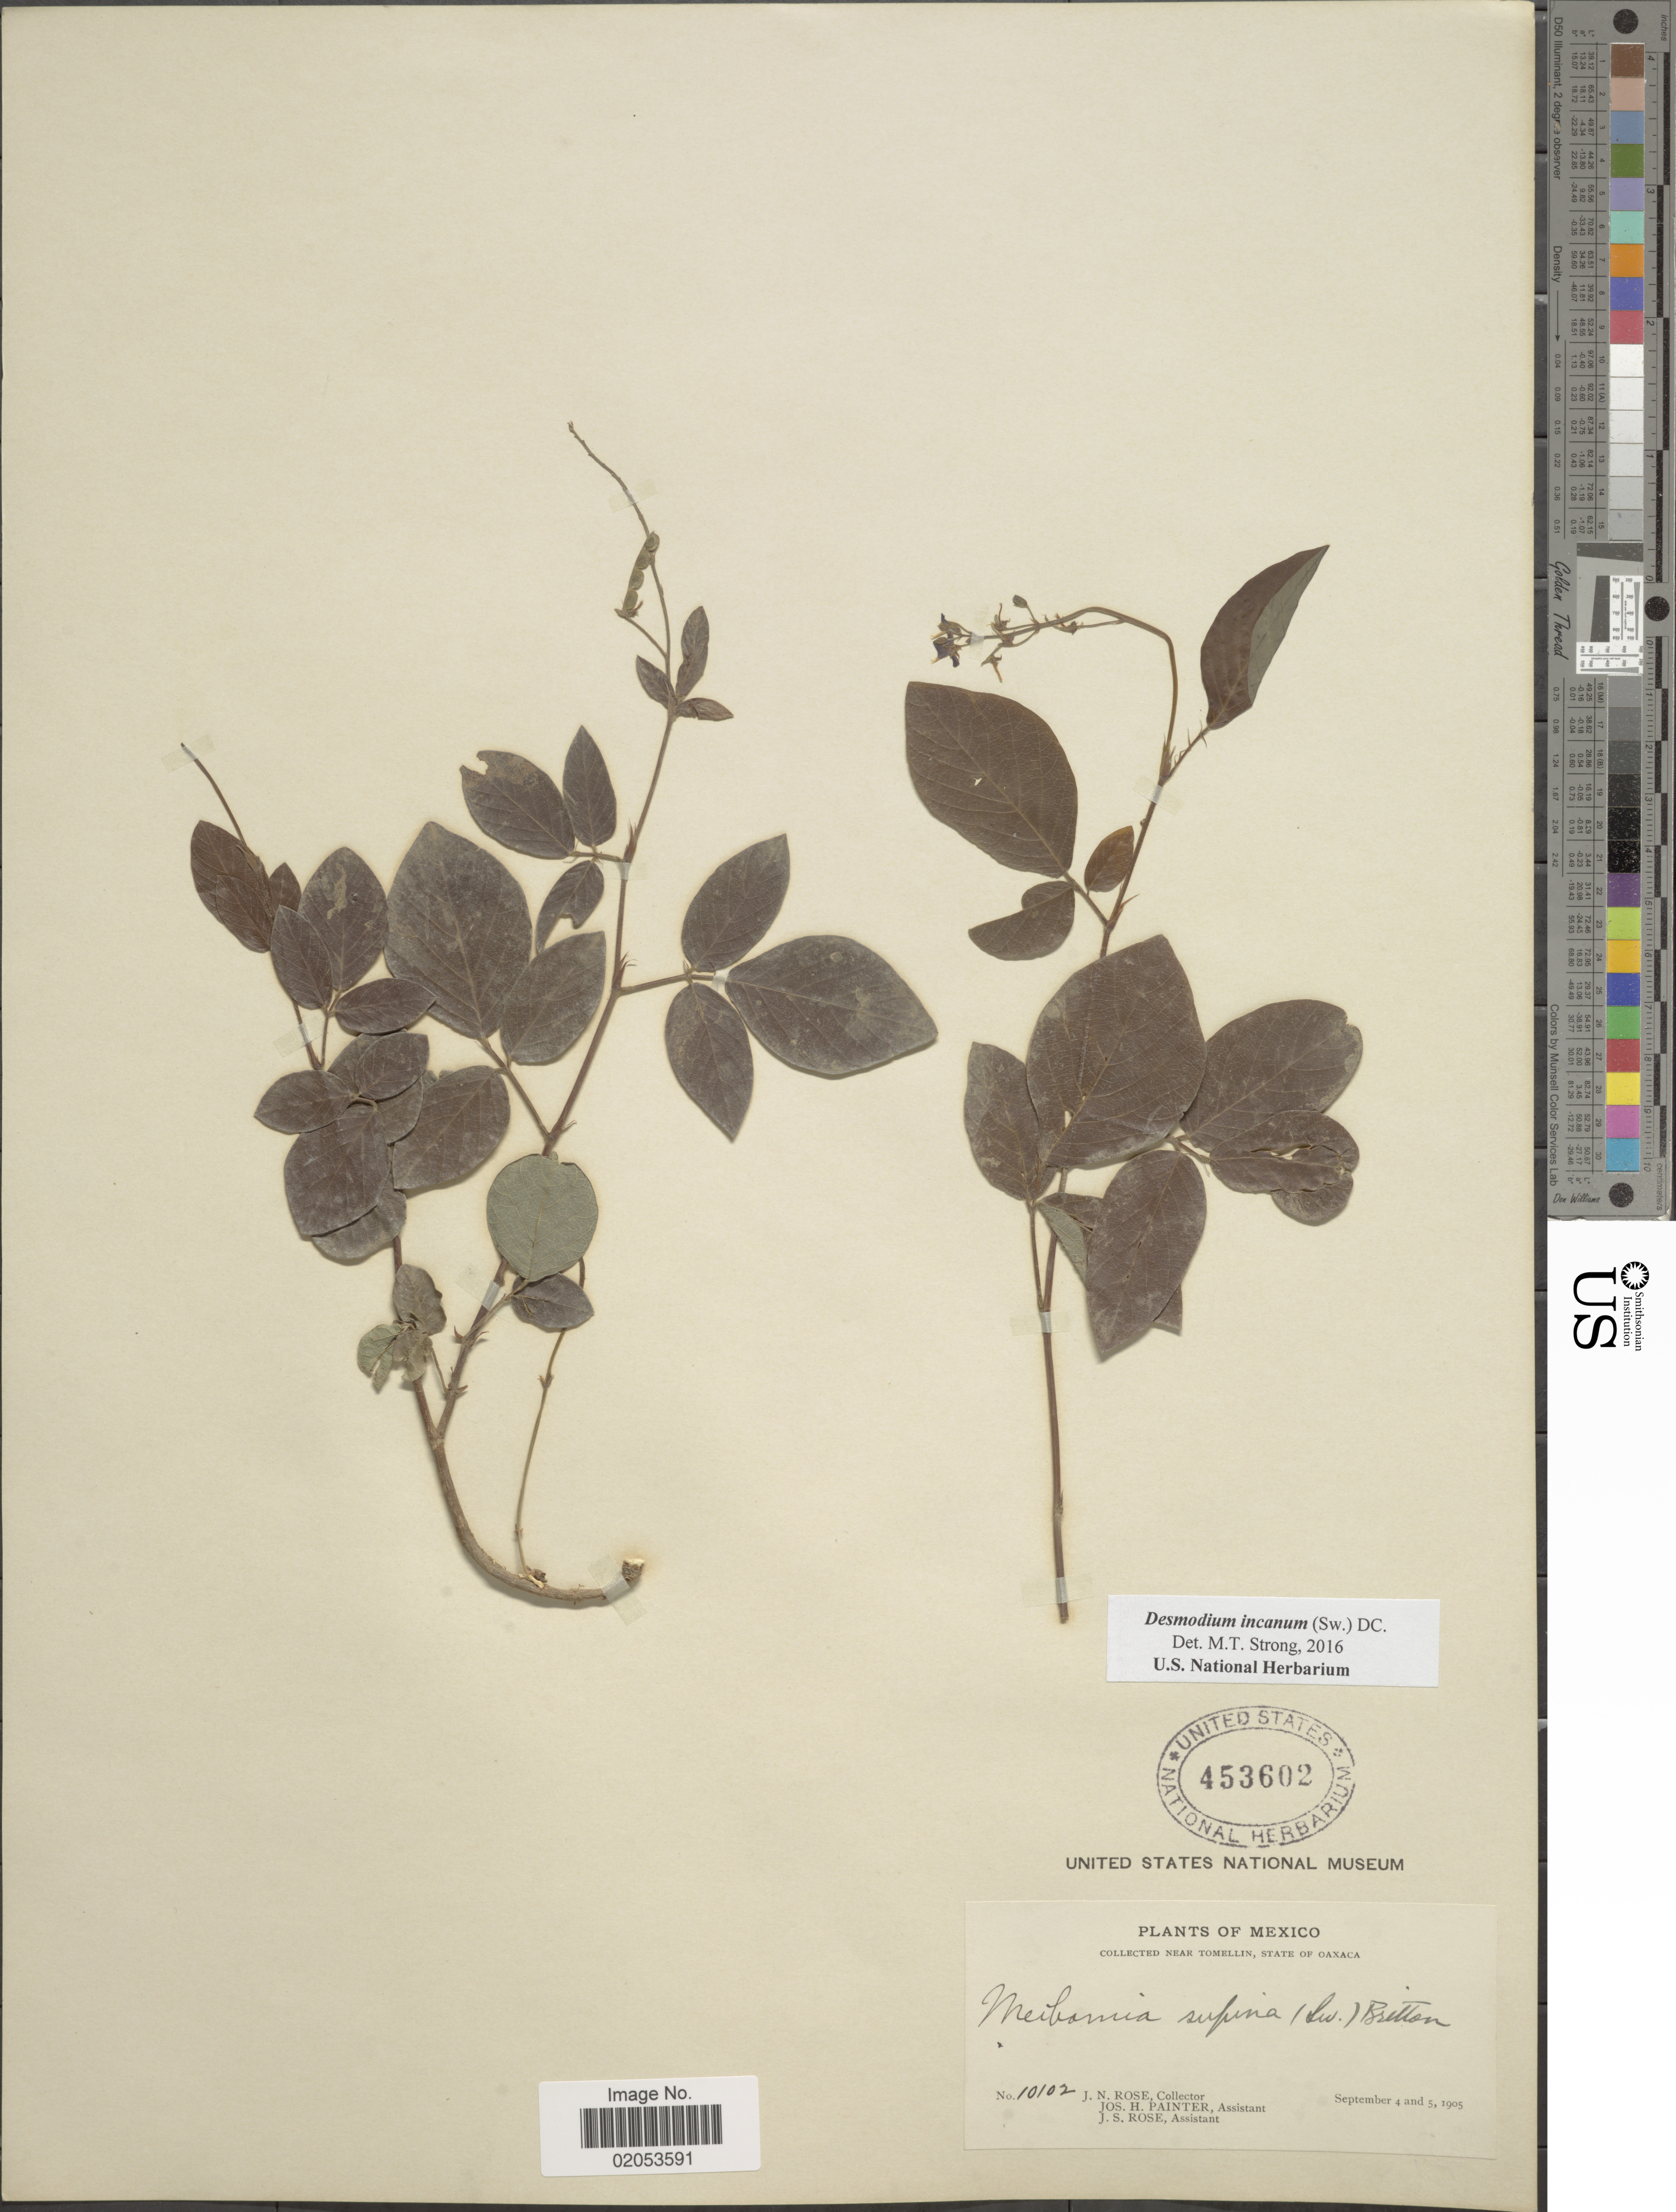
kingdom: Plantae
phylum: Tracheophyta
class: Magnoliopsida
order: Fabales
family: Fabaceae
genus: Desmodium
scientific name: Desmodium incanum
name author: (Sw.) DC.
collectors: J. N. Rose, J. H. Painter & J. S. Rose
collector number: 10102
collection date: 1905-09-04/1905-09-05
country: Mexico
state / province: Oaxaca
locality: Near Tomelin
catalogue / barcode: US 453602